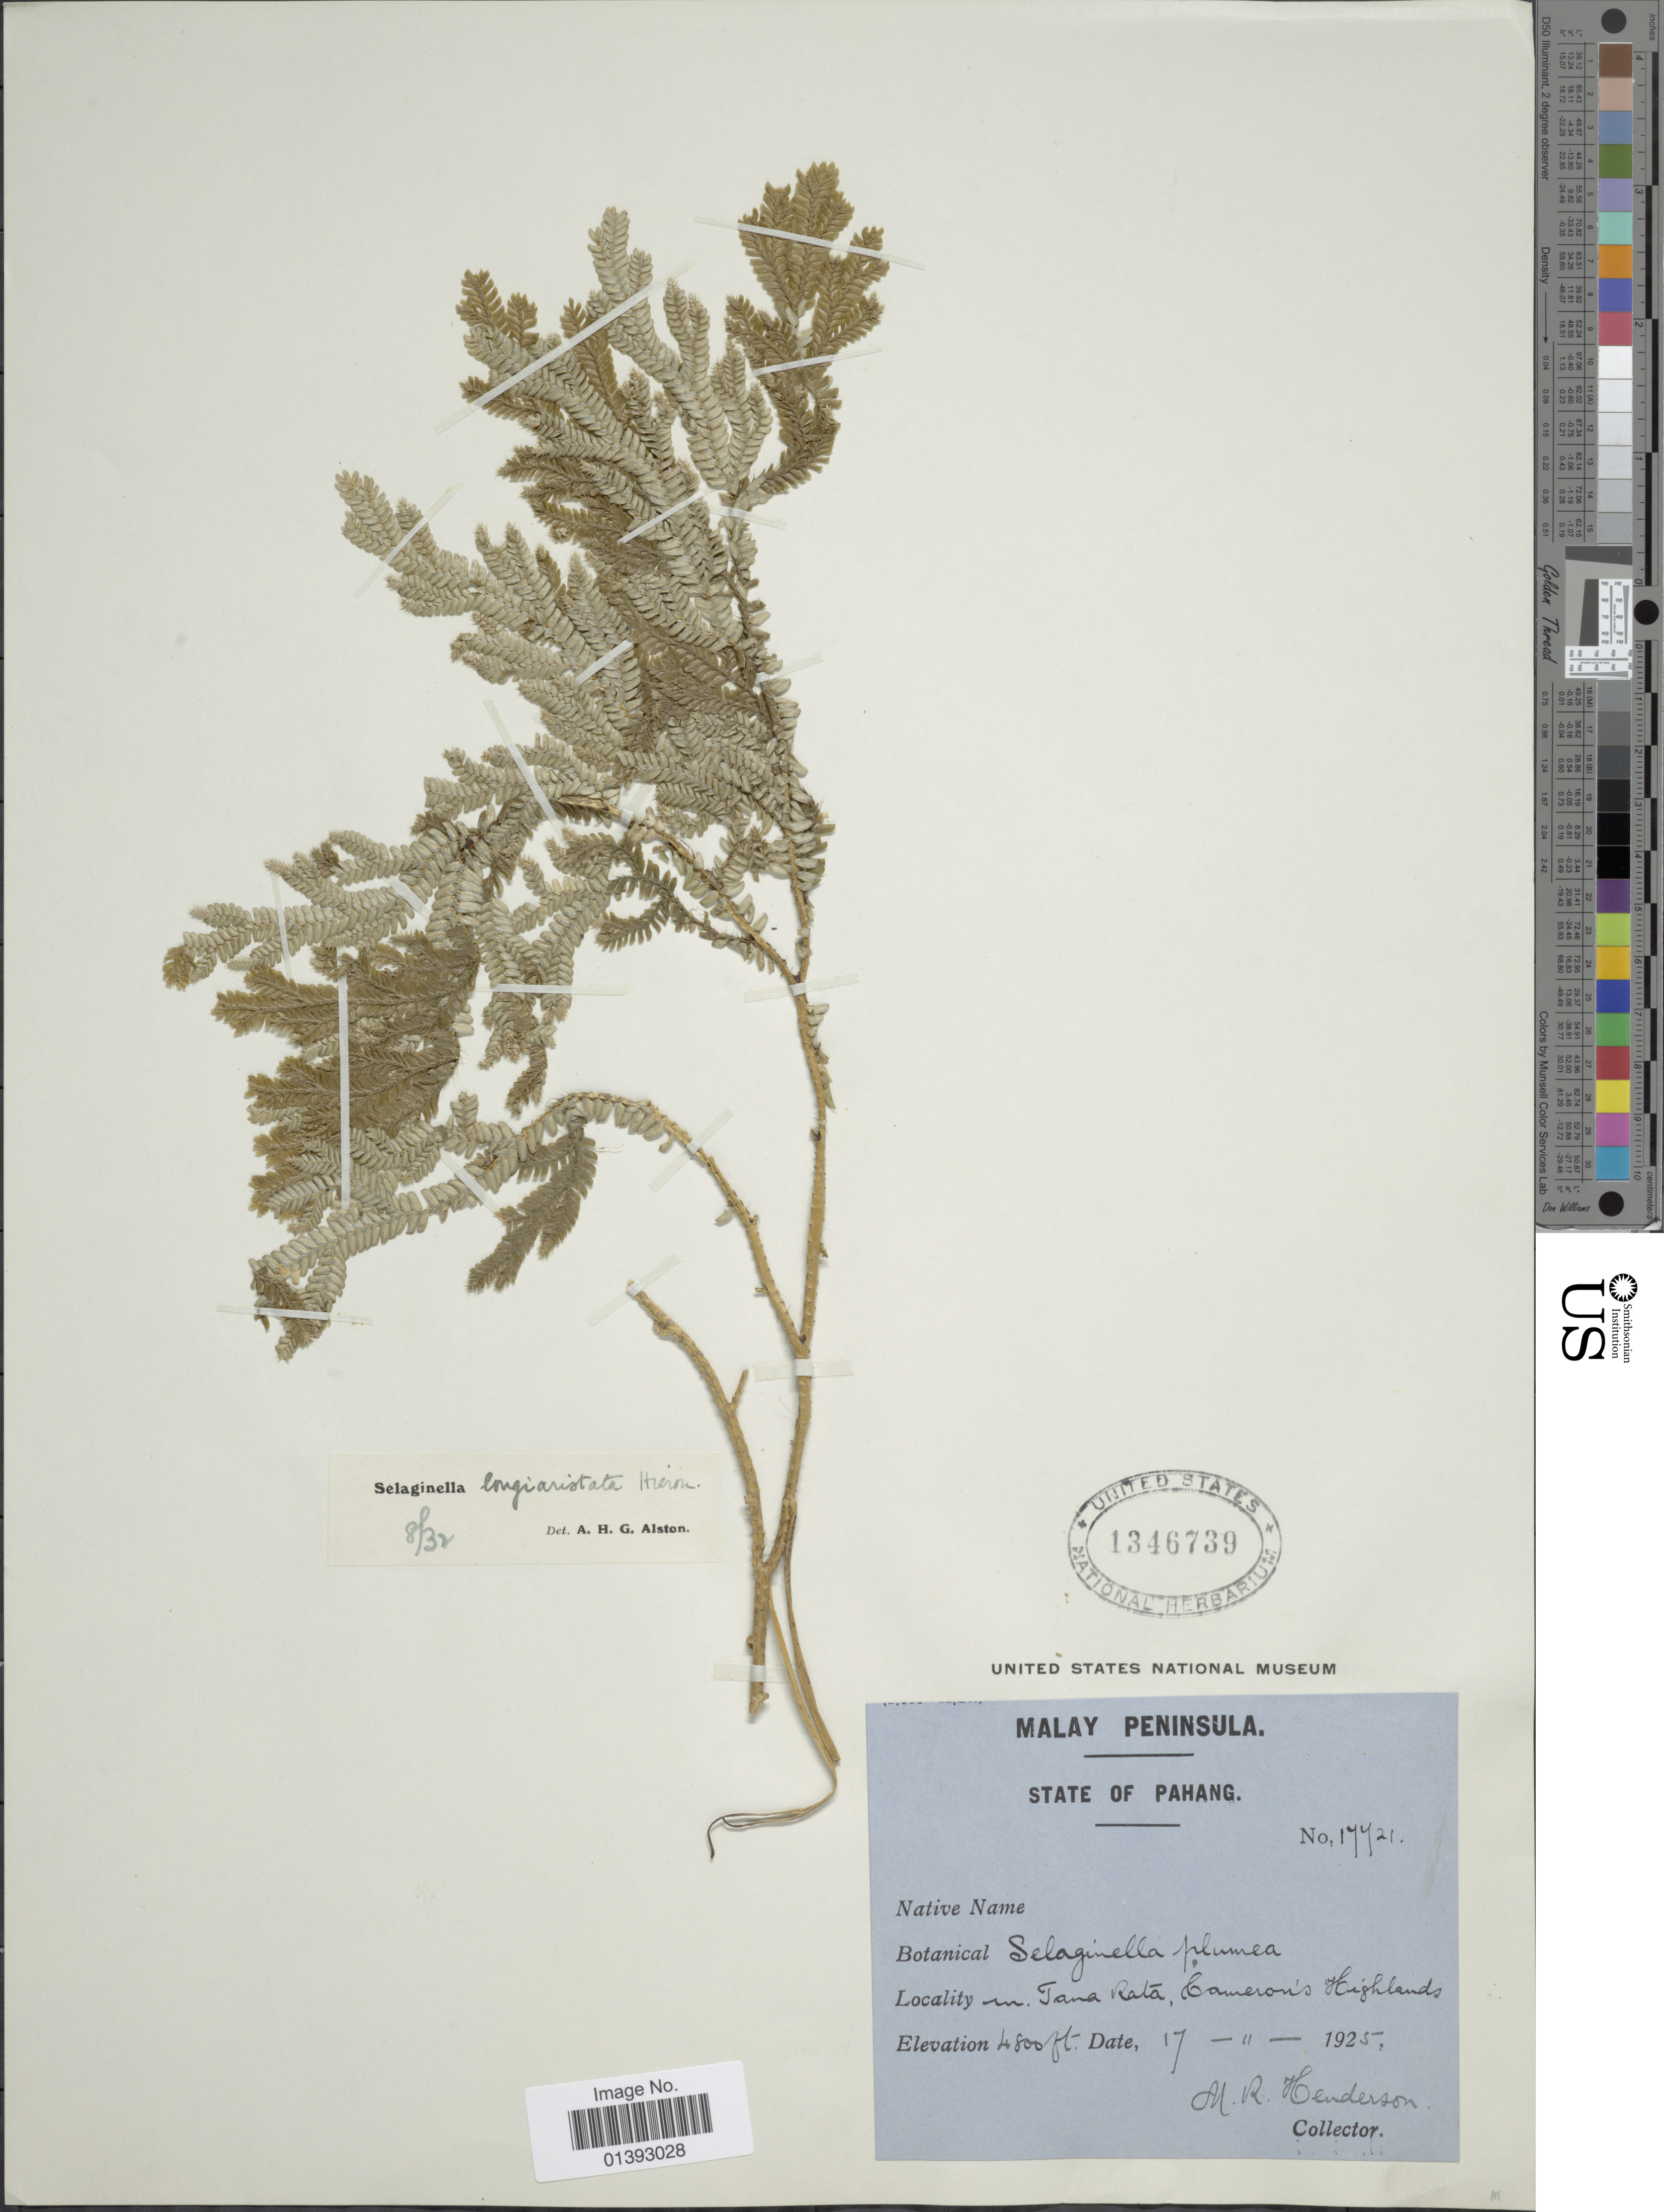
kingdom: Plantae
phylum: Tracheophyta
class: Lycopodiopsida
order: Selaginellales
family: Selaginellaceae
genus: Selaginella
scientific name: Selaginella longiaristata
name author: Hieron.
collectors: M. Henderson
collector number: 17721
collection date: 1925-11-17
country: Malaysia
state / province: Pahang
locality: In Tana Rata, Cameron's Highlands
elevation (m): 1463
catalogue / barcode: US 1346739